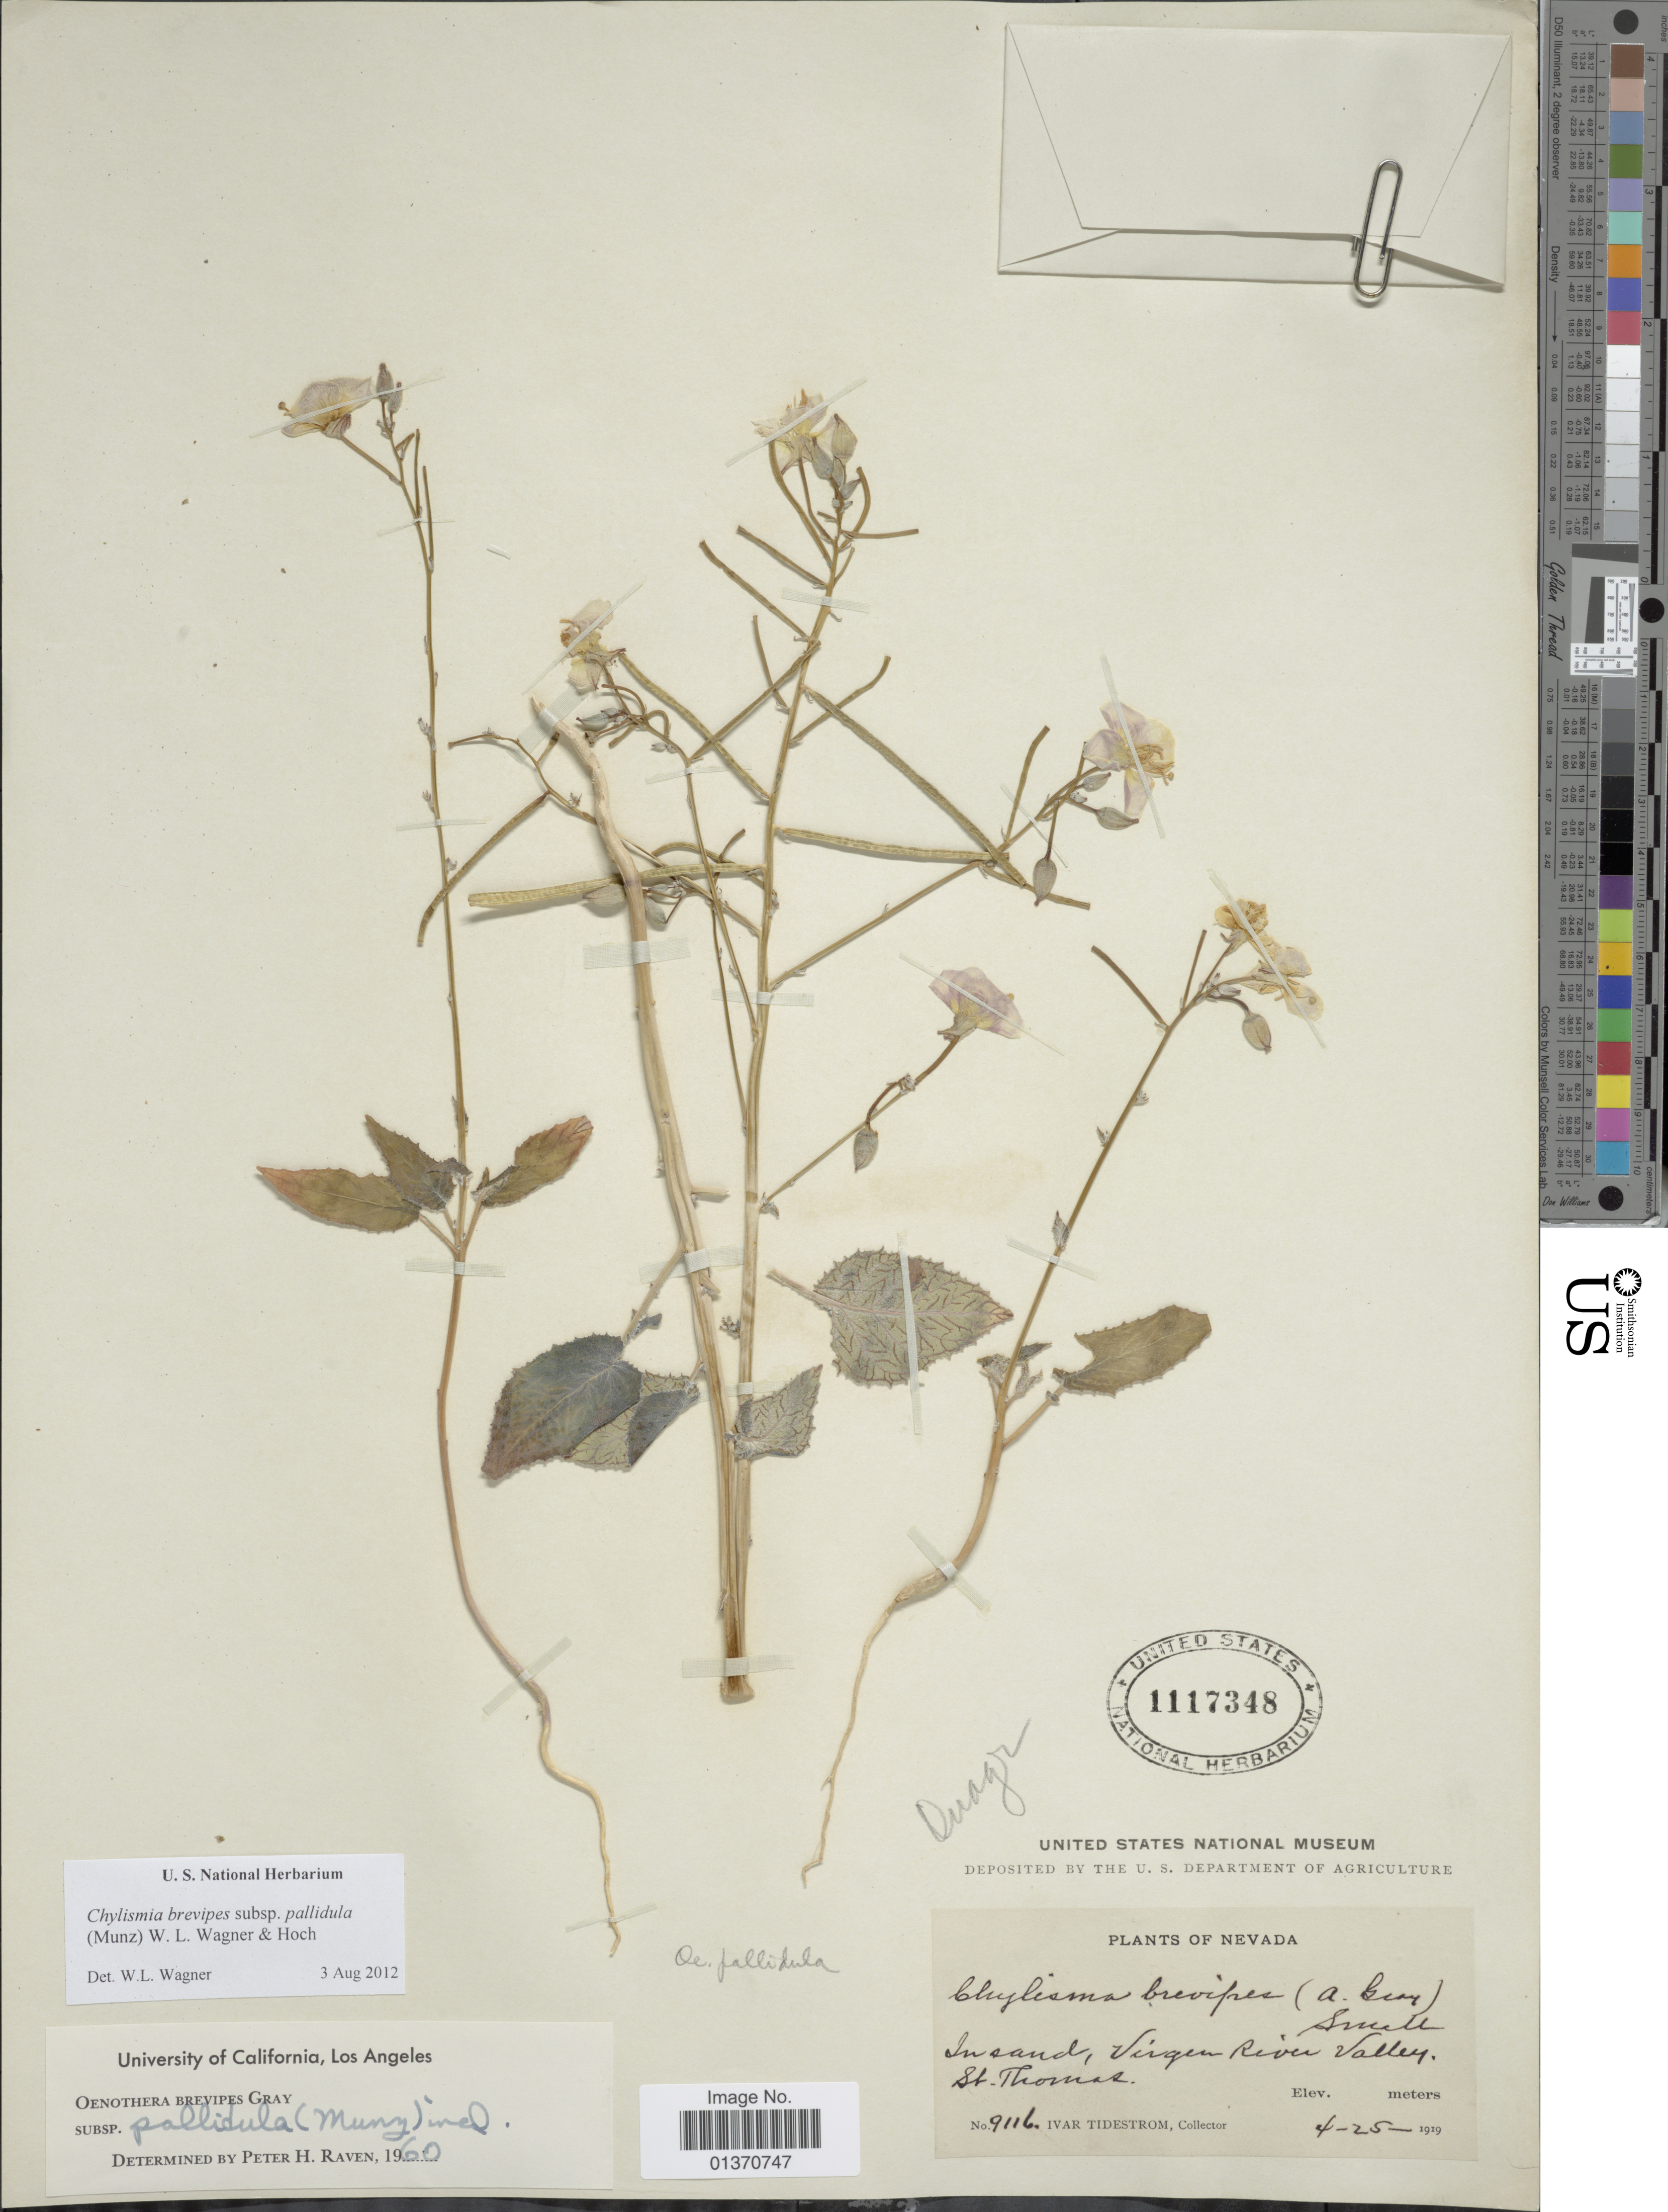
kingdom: Plantae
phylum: Tracheophyta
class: Magnoliopsida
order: Myrtales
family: Onagraceae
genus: Chylismia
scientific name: Chylismia brevipes subsp. pallidula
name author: (Munz) W.L. Wagner & Hoch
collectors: I. F. Tidestrom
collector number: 9116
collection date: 1919-04-25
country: United States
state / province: Nevada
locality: In sand, Virgen River Valley, St. Thomas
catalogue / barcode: US 1117348